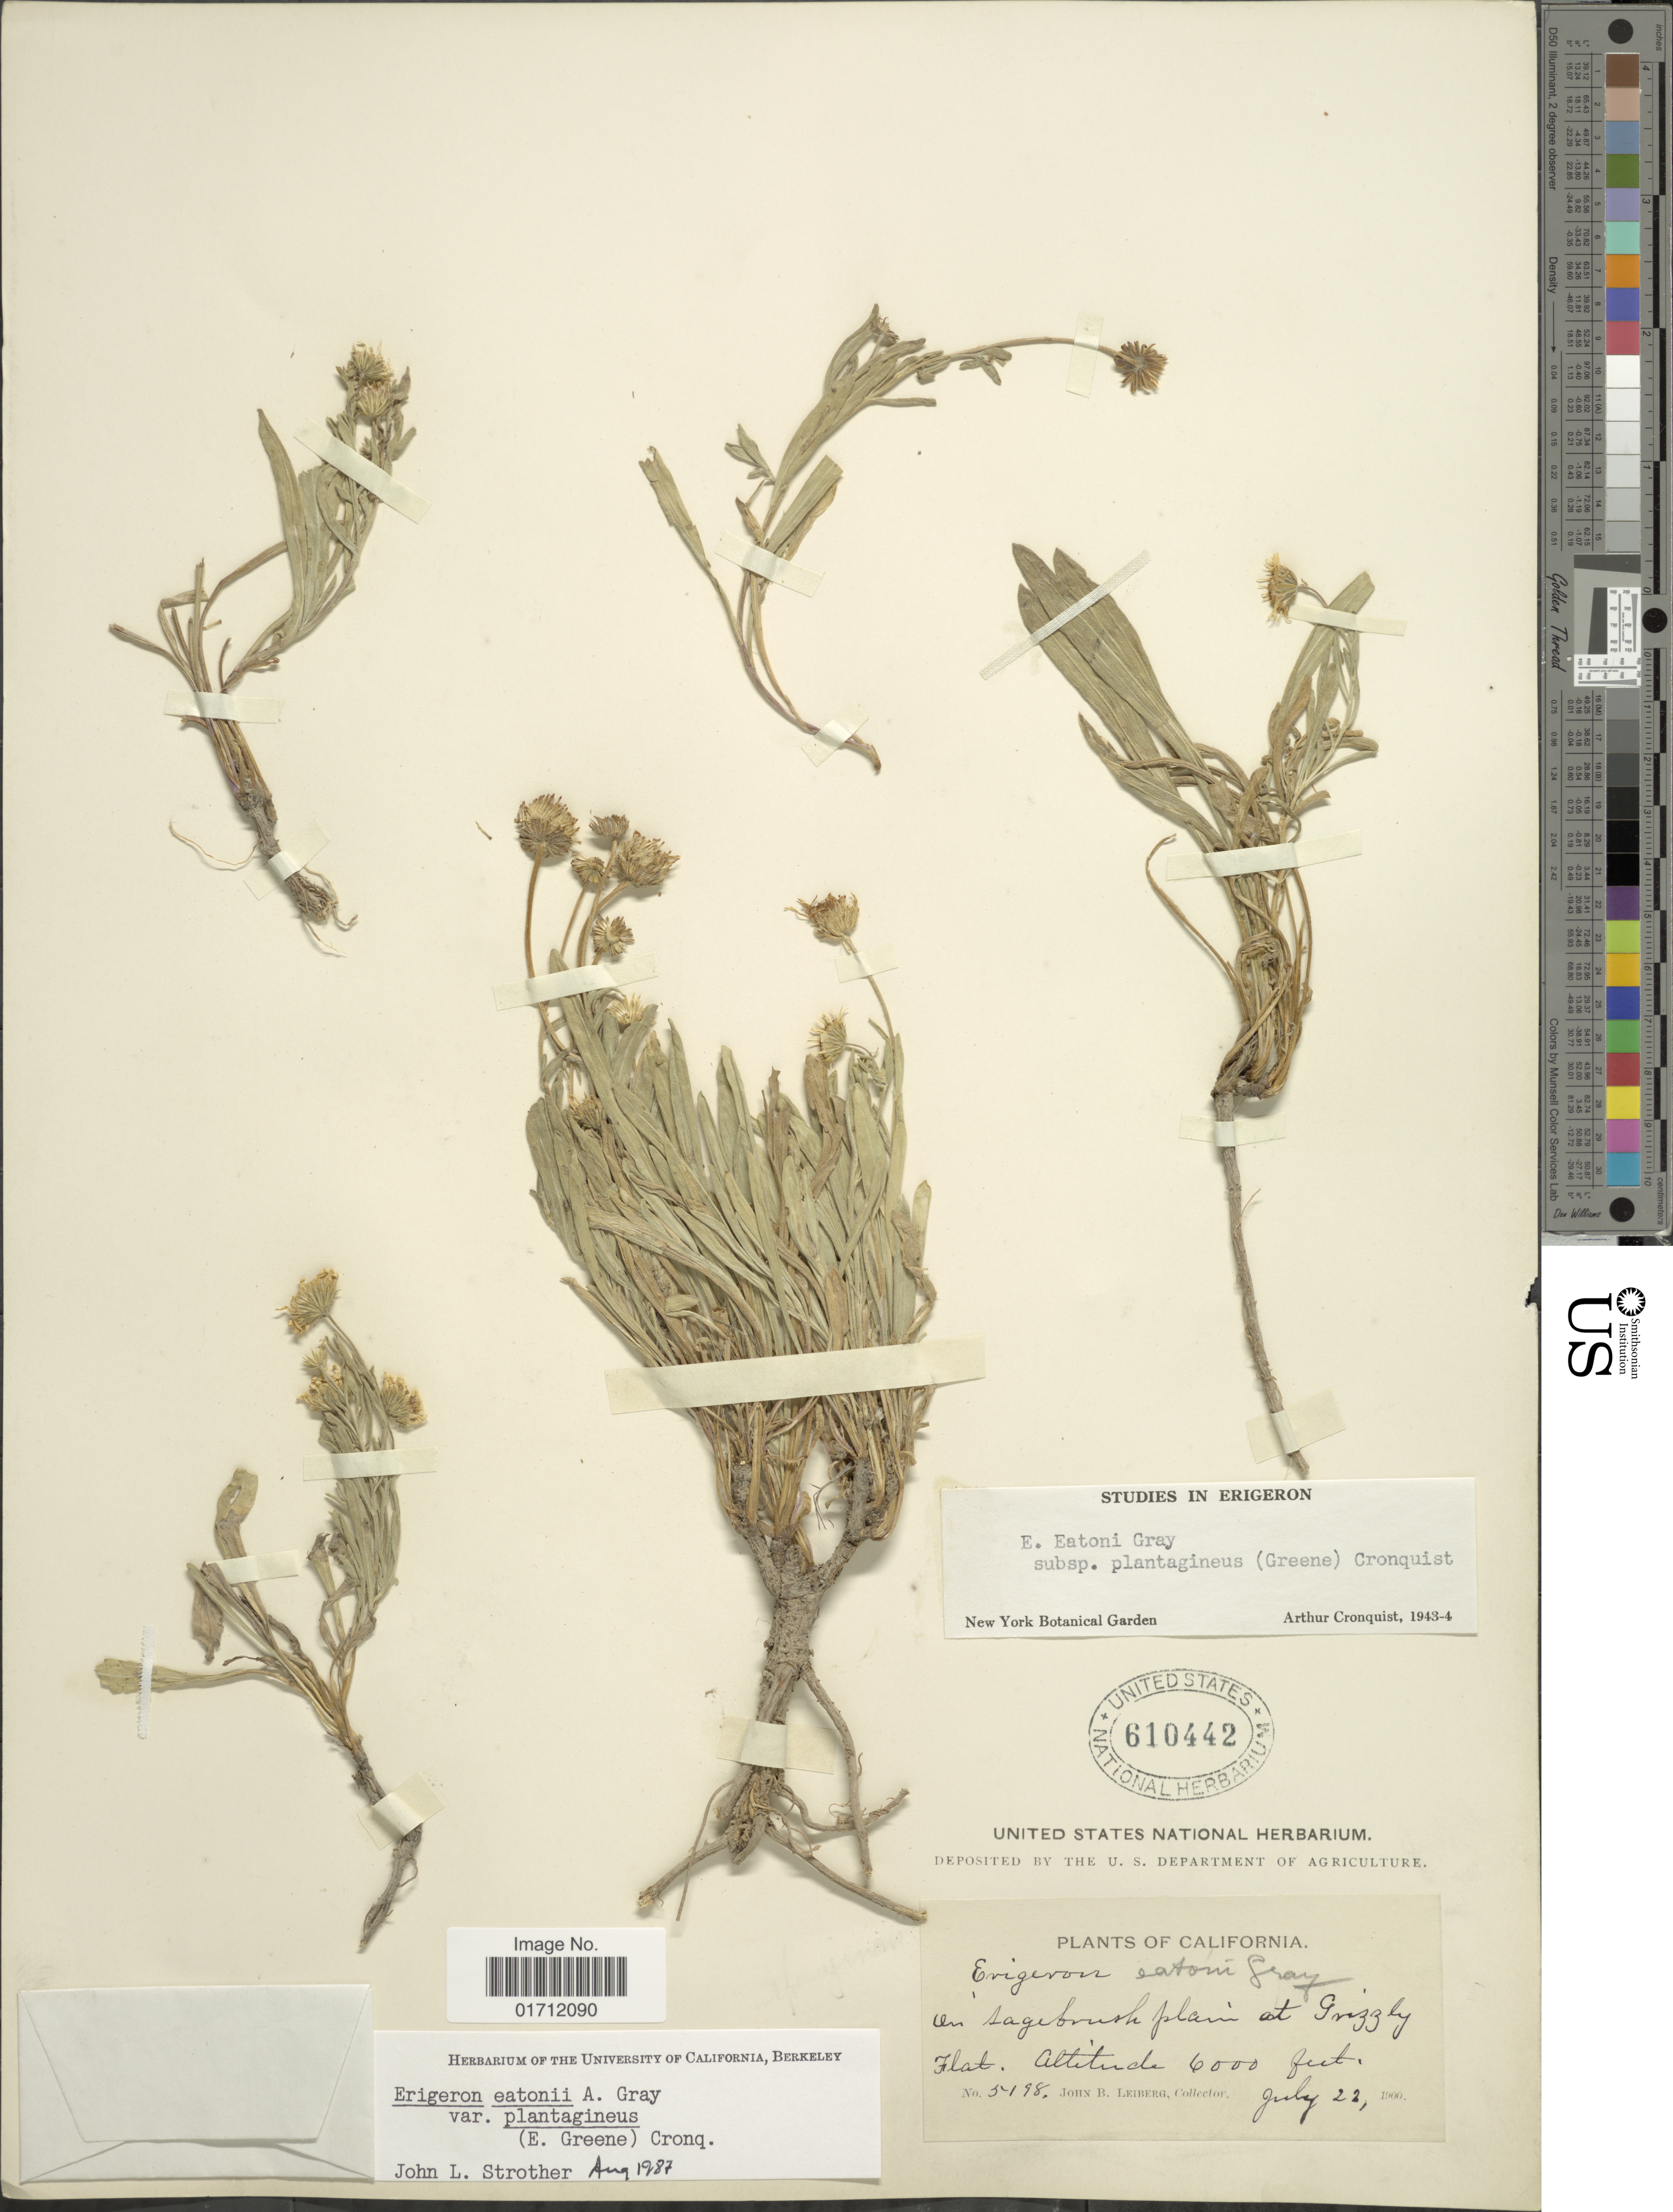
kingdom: Plantae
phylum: Tracheophyta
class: Magnoliopsida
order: Asterales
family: Asteraceae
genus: Erigeron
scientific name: Erigeron eatonii var. plantagineus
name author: (Greene) Cronq.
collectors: J. B. Leiberg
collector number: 5198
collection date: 1900-07-23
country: United States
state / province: California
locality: Grizzly Flat.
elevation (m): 1829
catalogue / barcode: US 610442